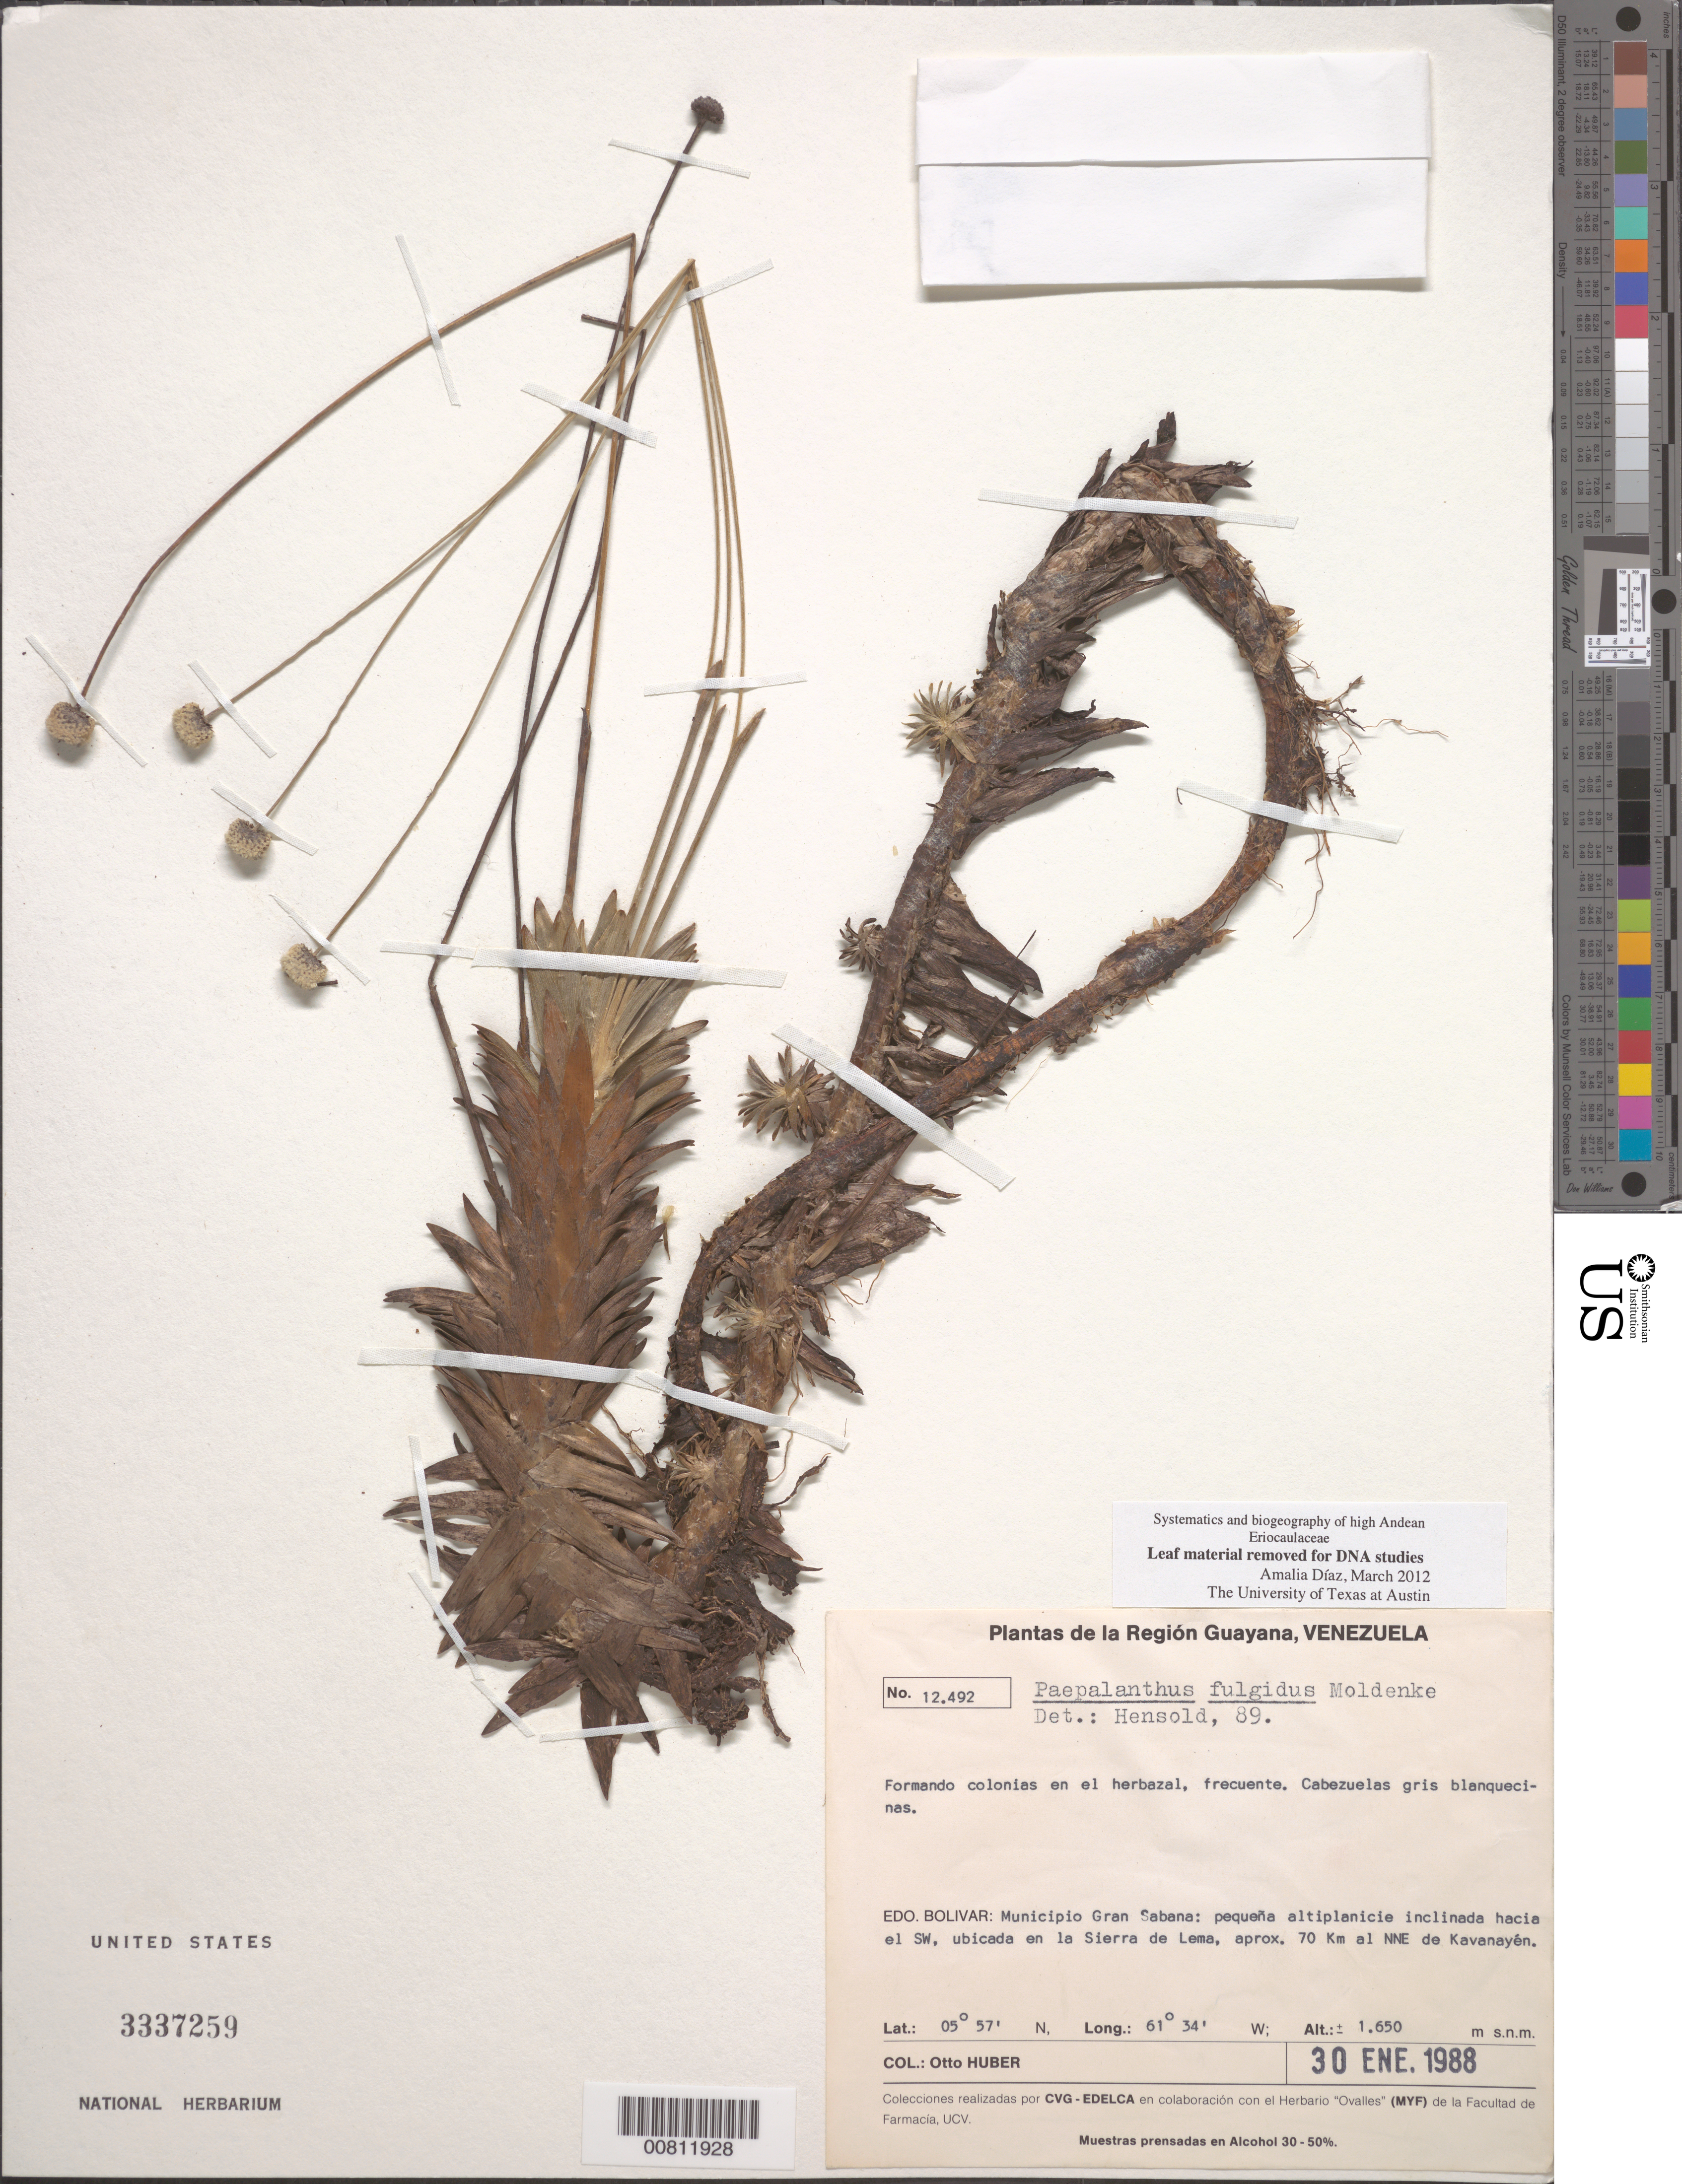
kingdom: Plantae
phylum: Tracheophyta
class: Liliopsida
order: Poales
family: Eriocaulaceae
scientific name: Monosperma fulgida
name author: (Moldenke) Andrino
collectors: O. Huber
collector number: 12492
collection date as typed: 30-Jan-88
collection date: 1988-01-30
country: Venezuela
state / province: Bolívar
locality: Mun. Gran Sabana, Sierra de Lema, 70 km NNE de Kavanayén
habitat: Pequeña altiplancie inclinada hacia el SW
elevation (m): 1650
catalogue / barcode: US 3337259